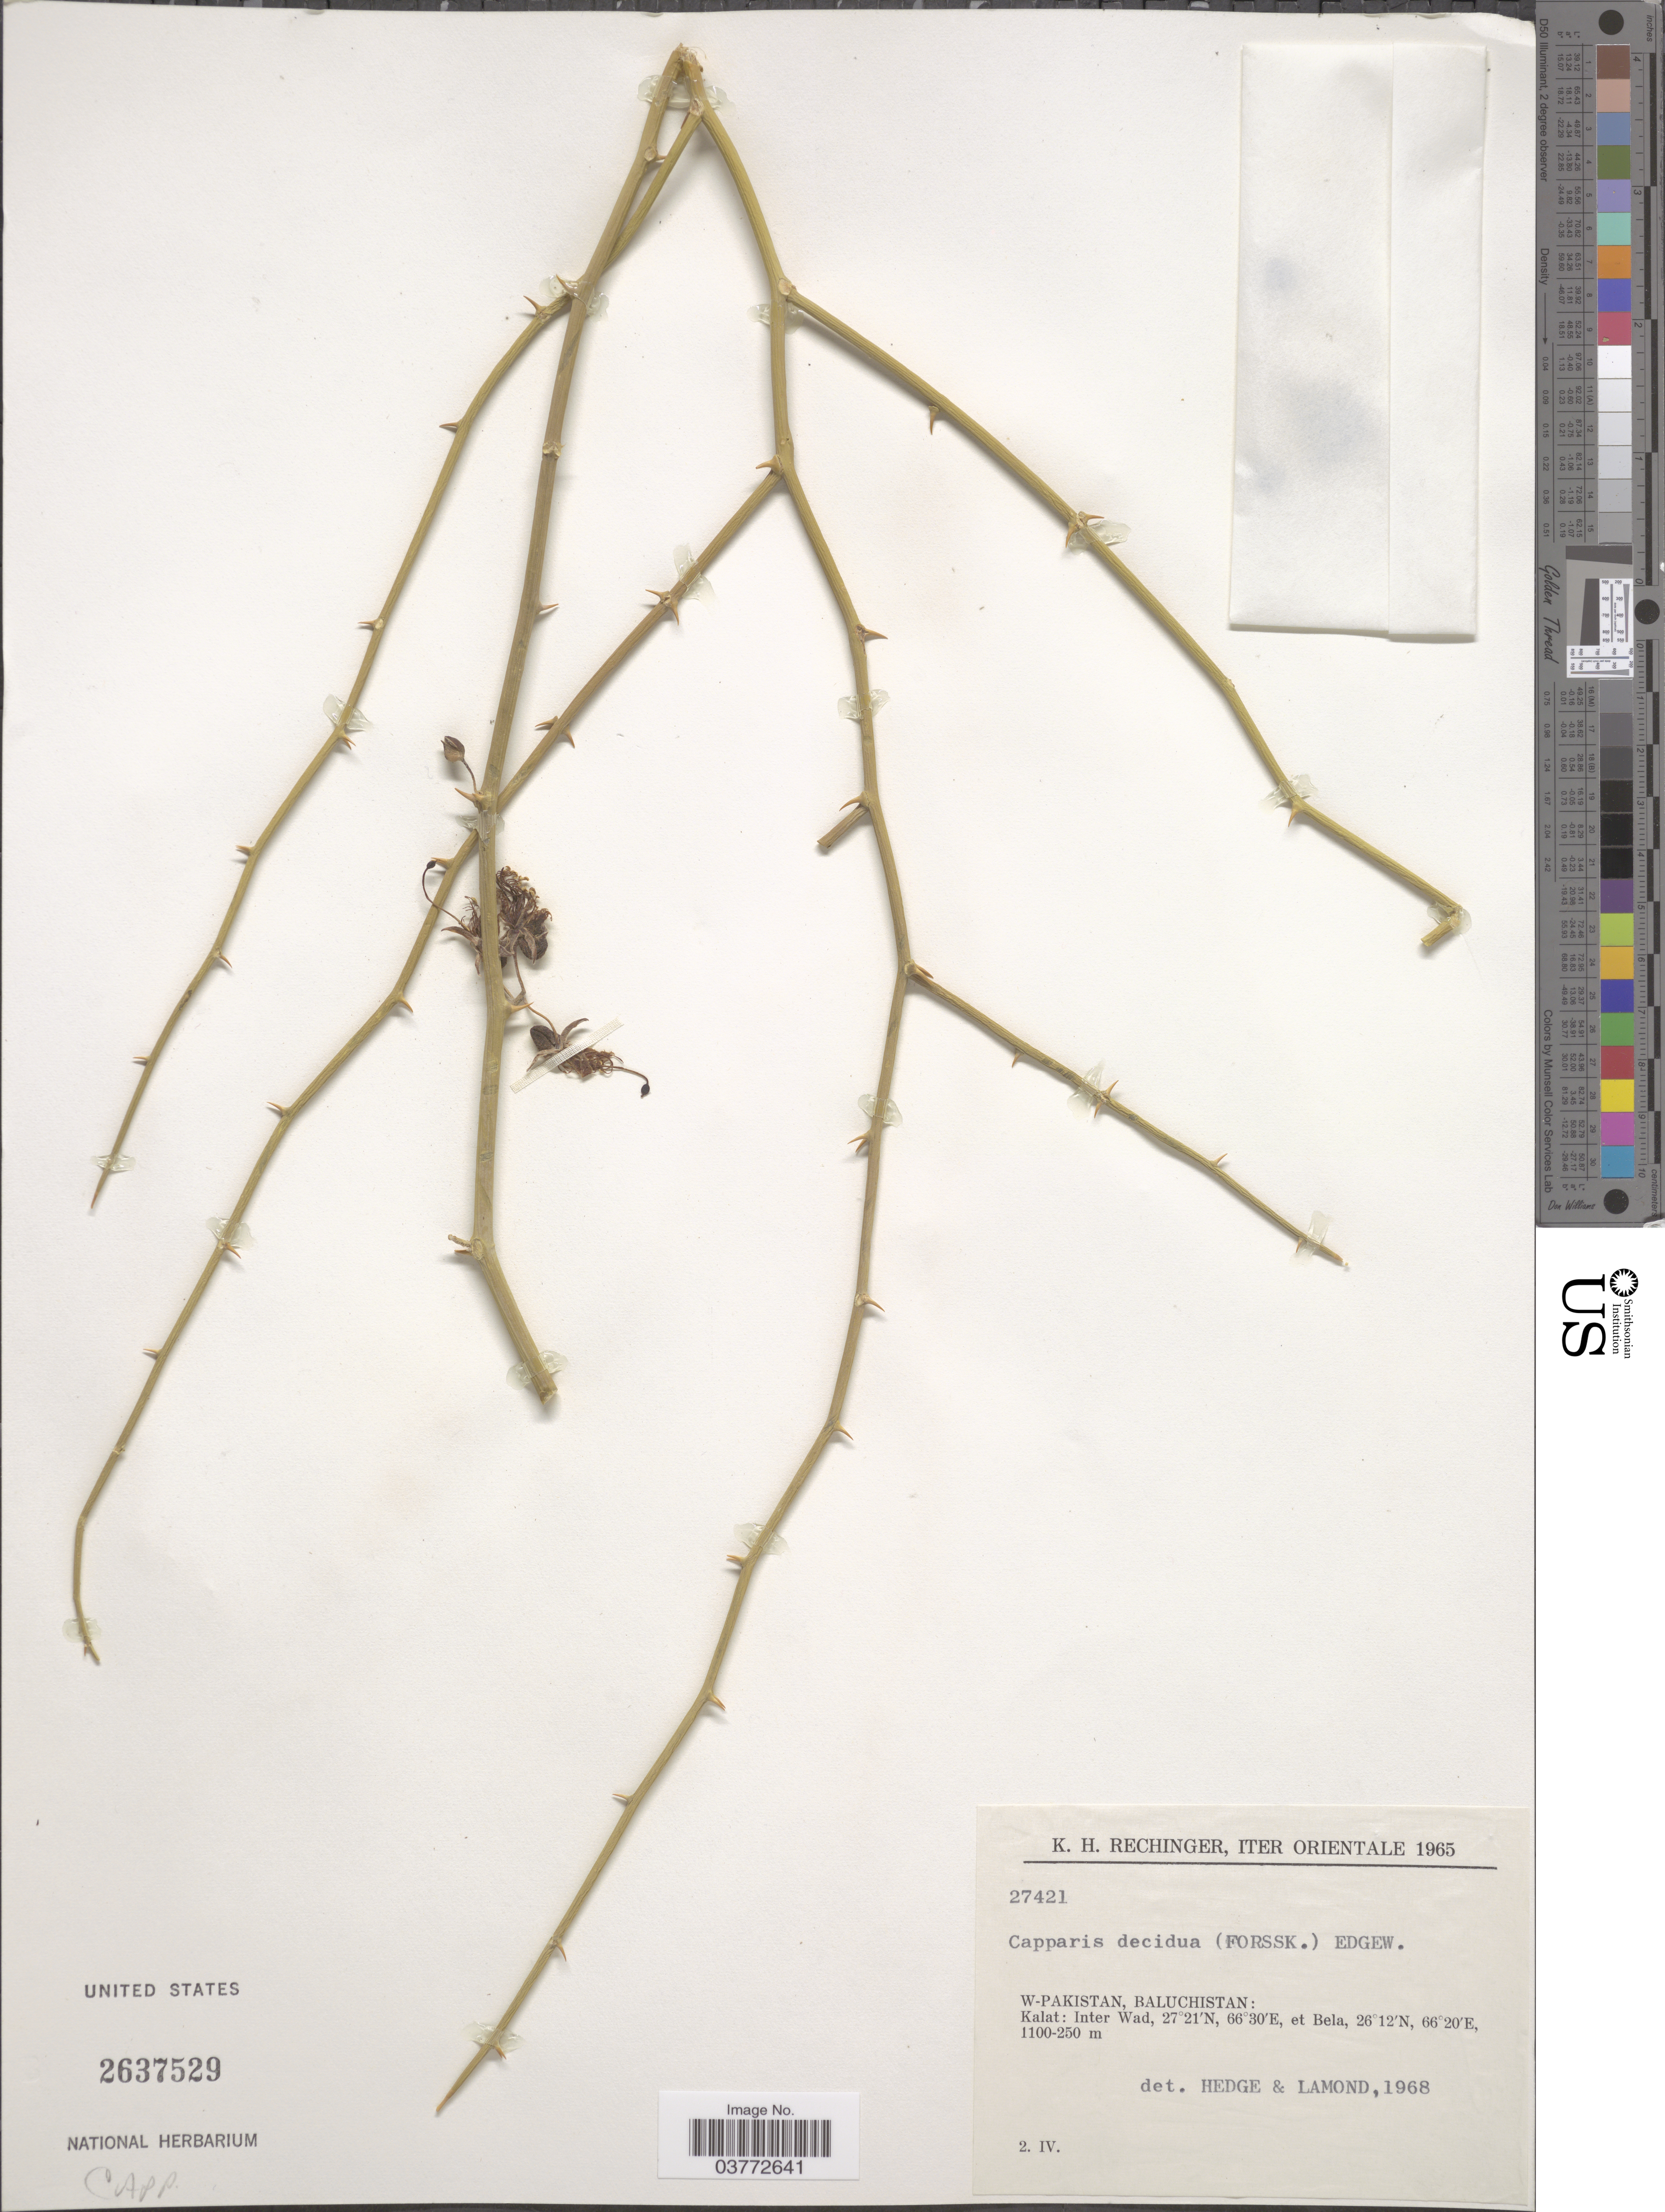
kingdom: Plantae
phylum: Tracheophyta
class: Magnoliopsida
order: Brassicales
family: Capparaceae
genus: Capparis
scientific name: Capparis decidua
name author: (Forssk.) Edgew.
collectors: K. H. Rechinger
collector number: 27421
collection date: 1965-04-02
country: Pakistan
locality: Iter Orientale. W-Pakistan, Baluchistan: Kalat: Inter Wad et Bela.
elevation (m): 250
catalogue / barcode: US 2637529